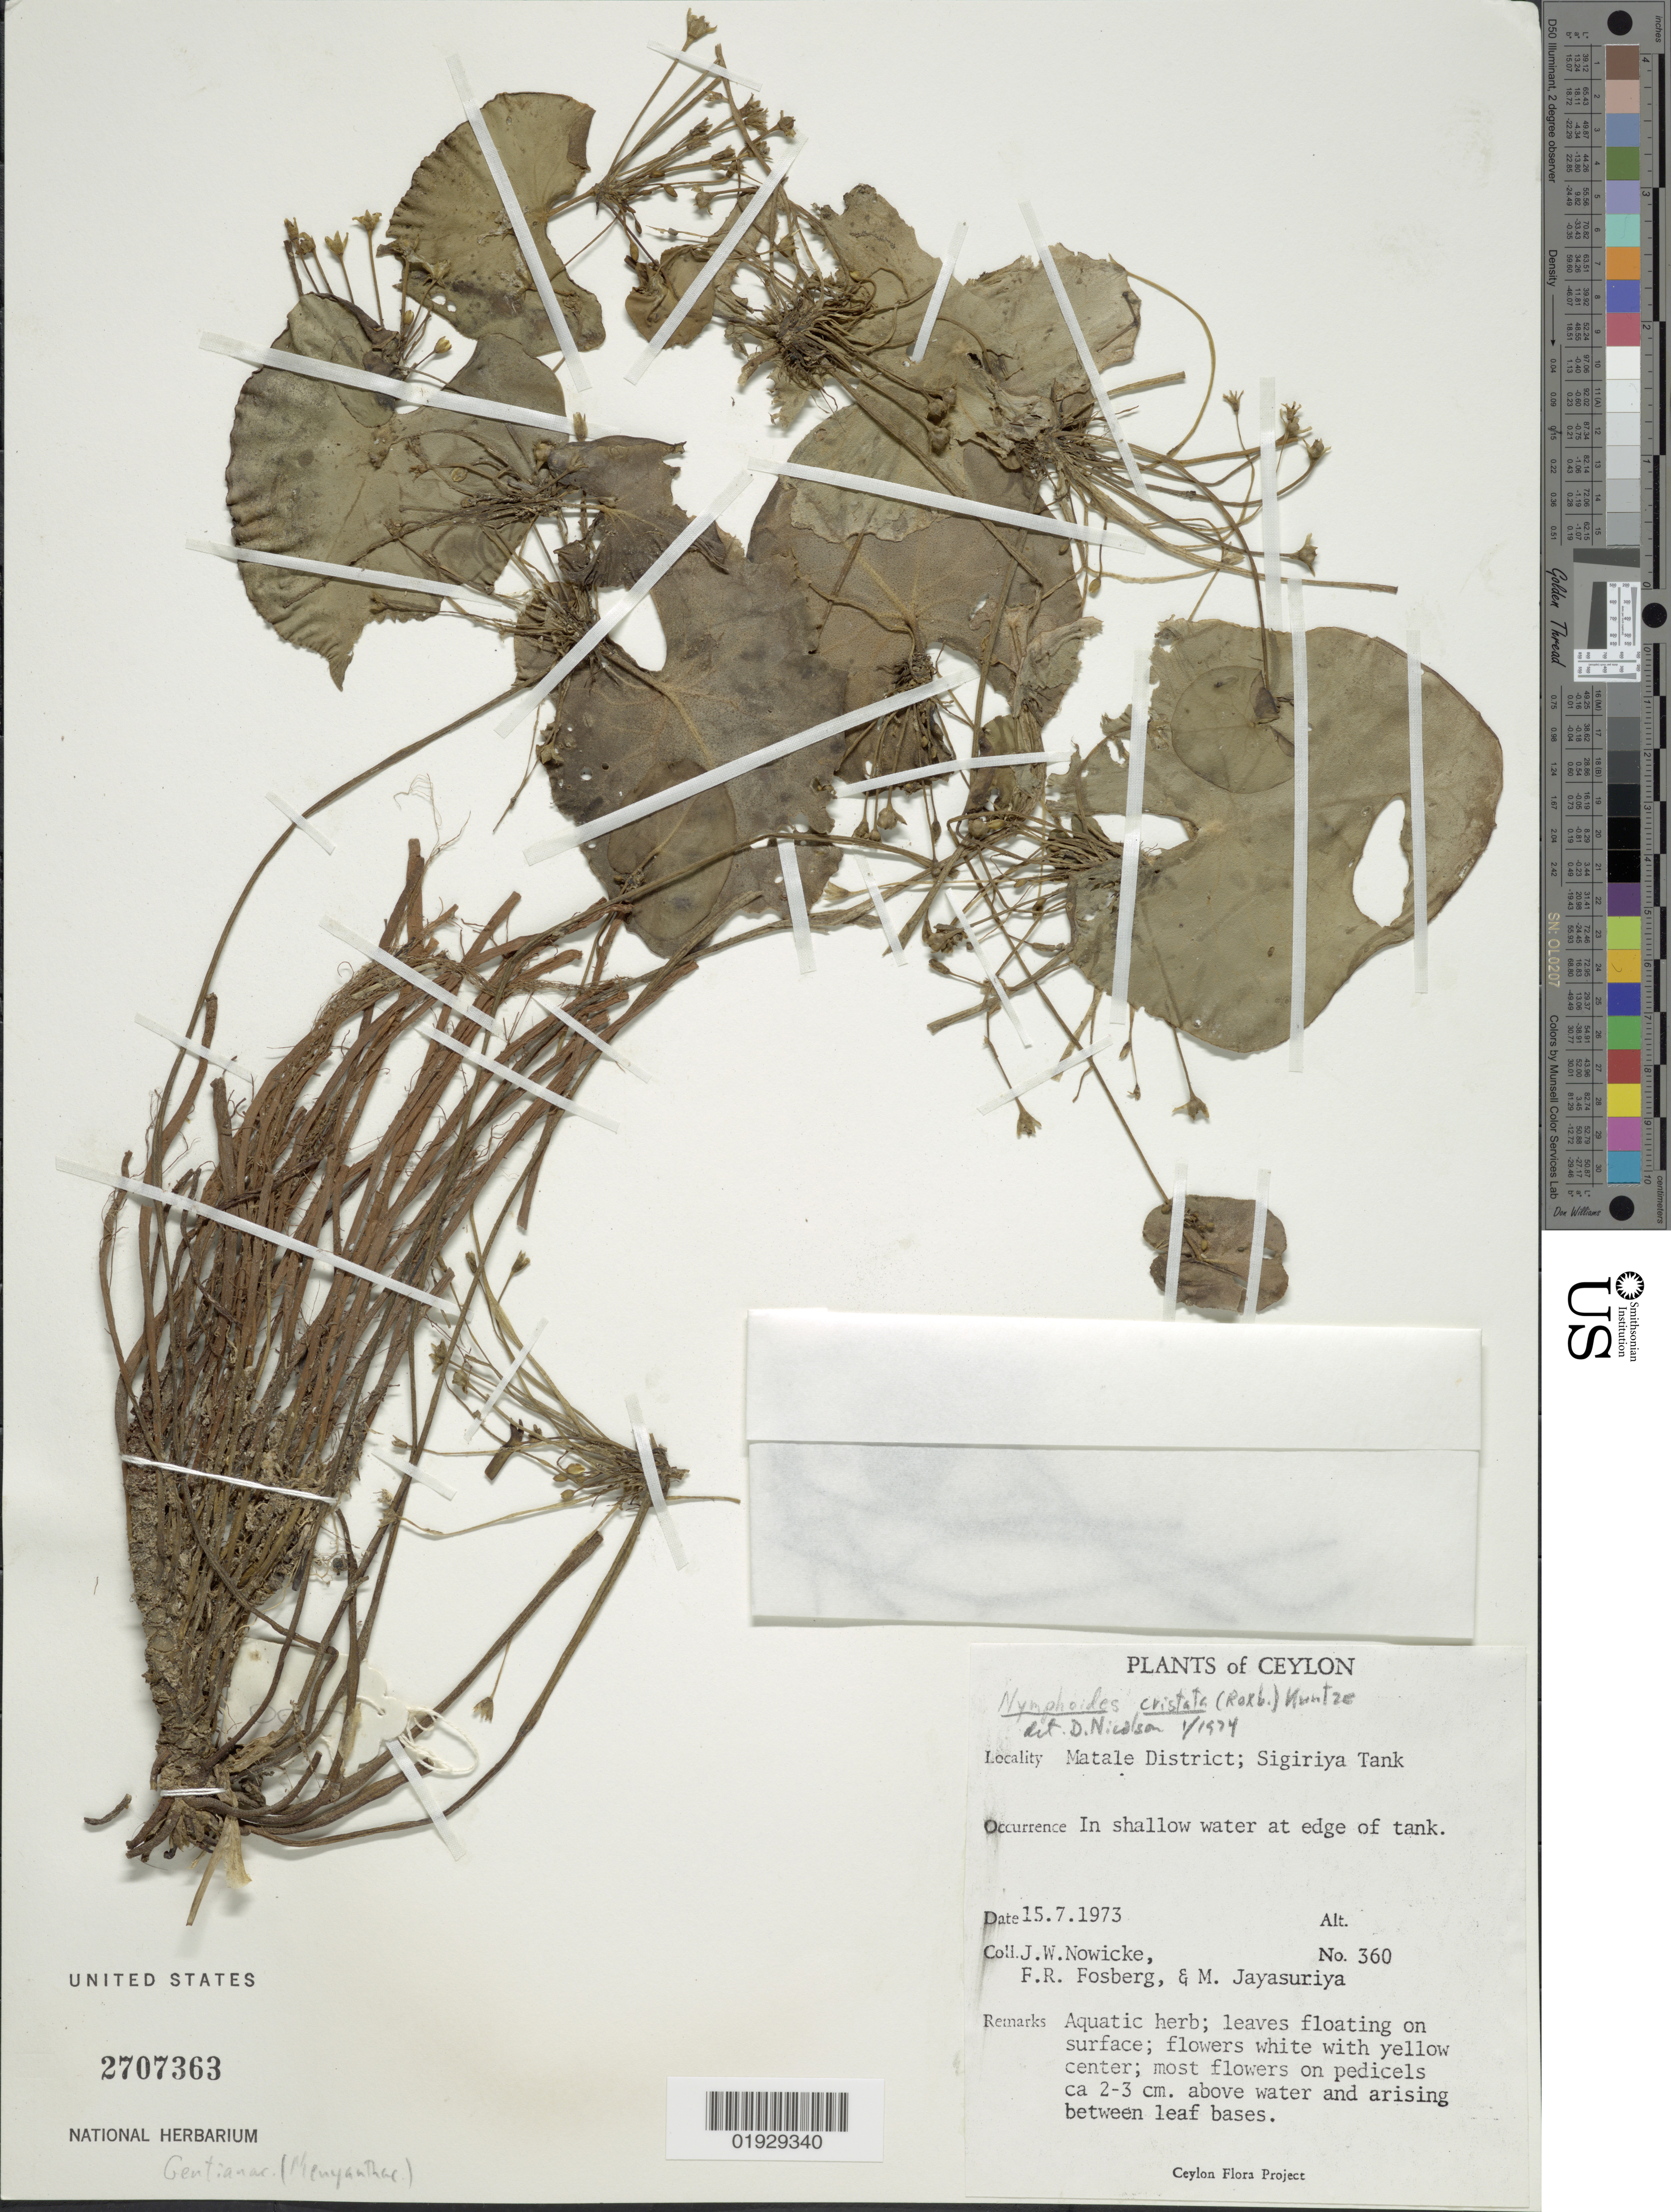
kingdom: Plantae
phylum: Tracheophyta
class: Magnoliopsida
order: Asterales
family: Menyanthaceae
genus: Nymphoides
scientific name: Nymphoides cristata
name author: (Roxb.) Kuntze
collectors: J. W. Nowicke, F. R. Fosberg & M. Jayasuriya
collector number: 360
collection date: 1973-07-15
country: Sri Lanka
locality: Ceylon. Matale District; Sigiriya Tank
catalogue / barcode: US 2707363